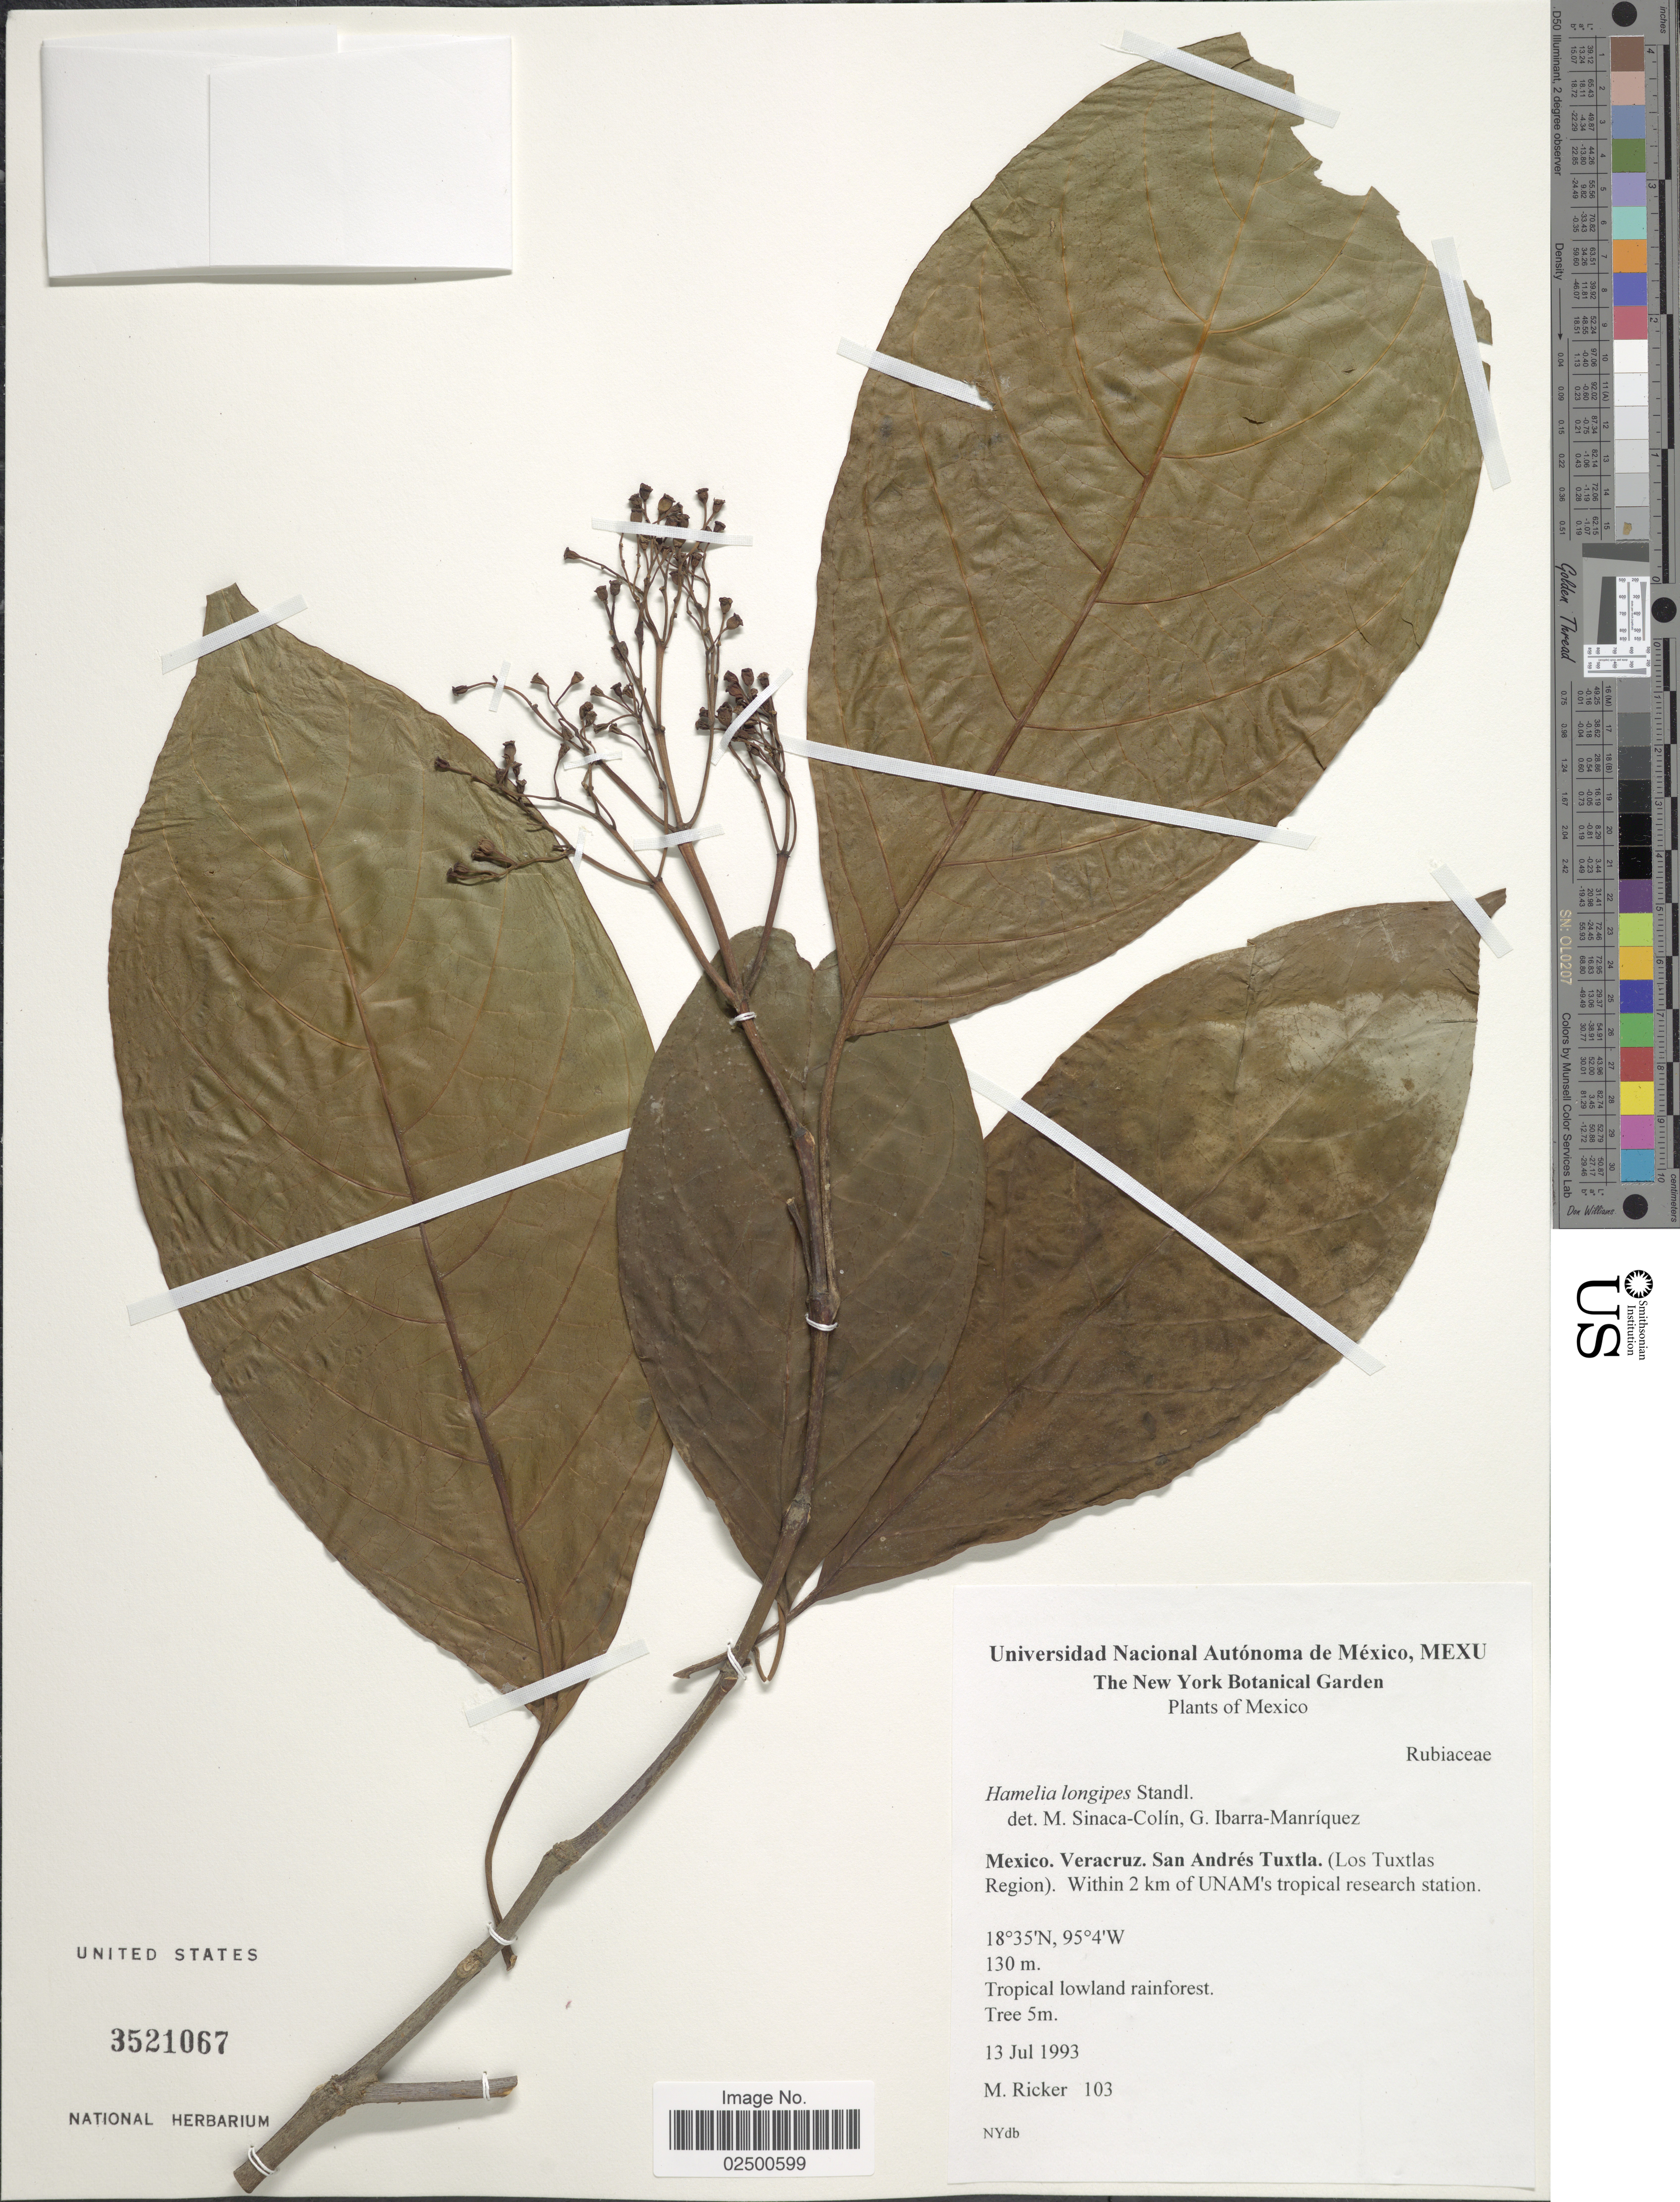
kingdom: Plantae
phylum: Tracheophyta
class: Magnoliopsida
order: Gentianales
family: Rubiaceae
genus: Hamelia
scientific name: Hamelia longipes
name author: Standl.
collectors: M. Ricker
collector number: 103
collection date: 1993-07-13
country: Mexico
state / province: Veracruz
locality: Veracruz. San Andres Tuxtla. (Los Tuxtlas Region). Within 2 km of UNAM's tropical research station.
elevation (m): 130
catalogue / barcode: US 3521067